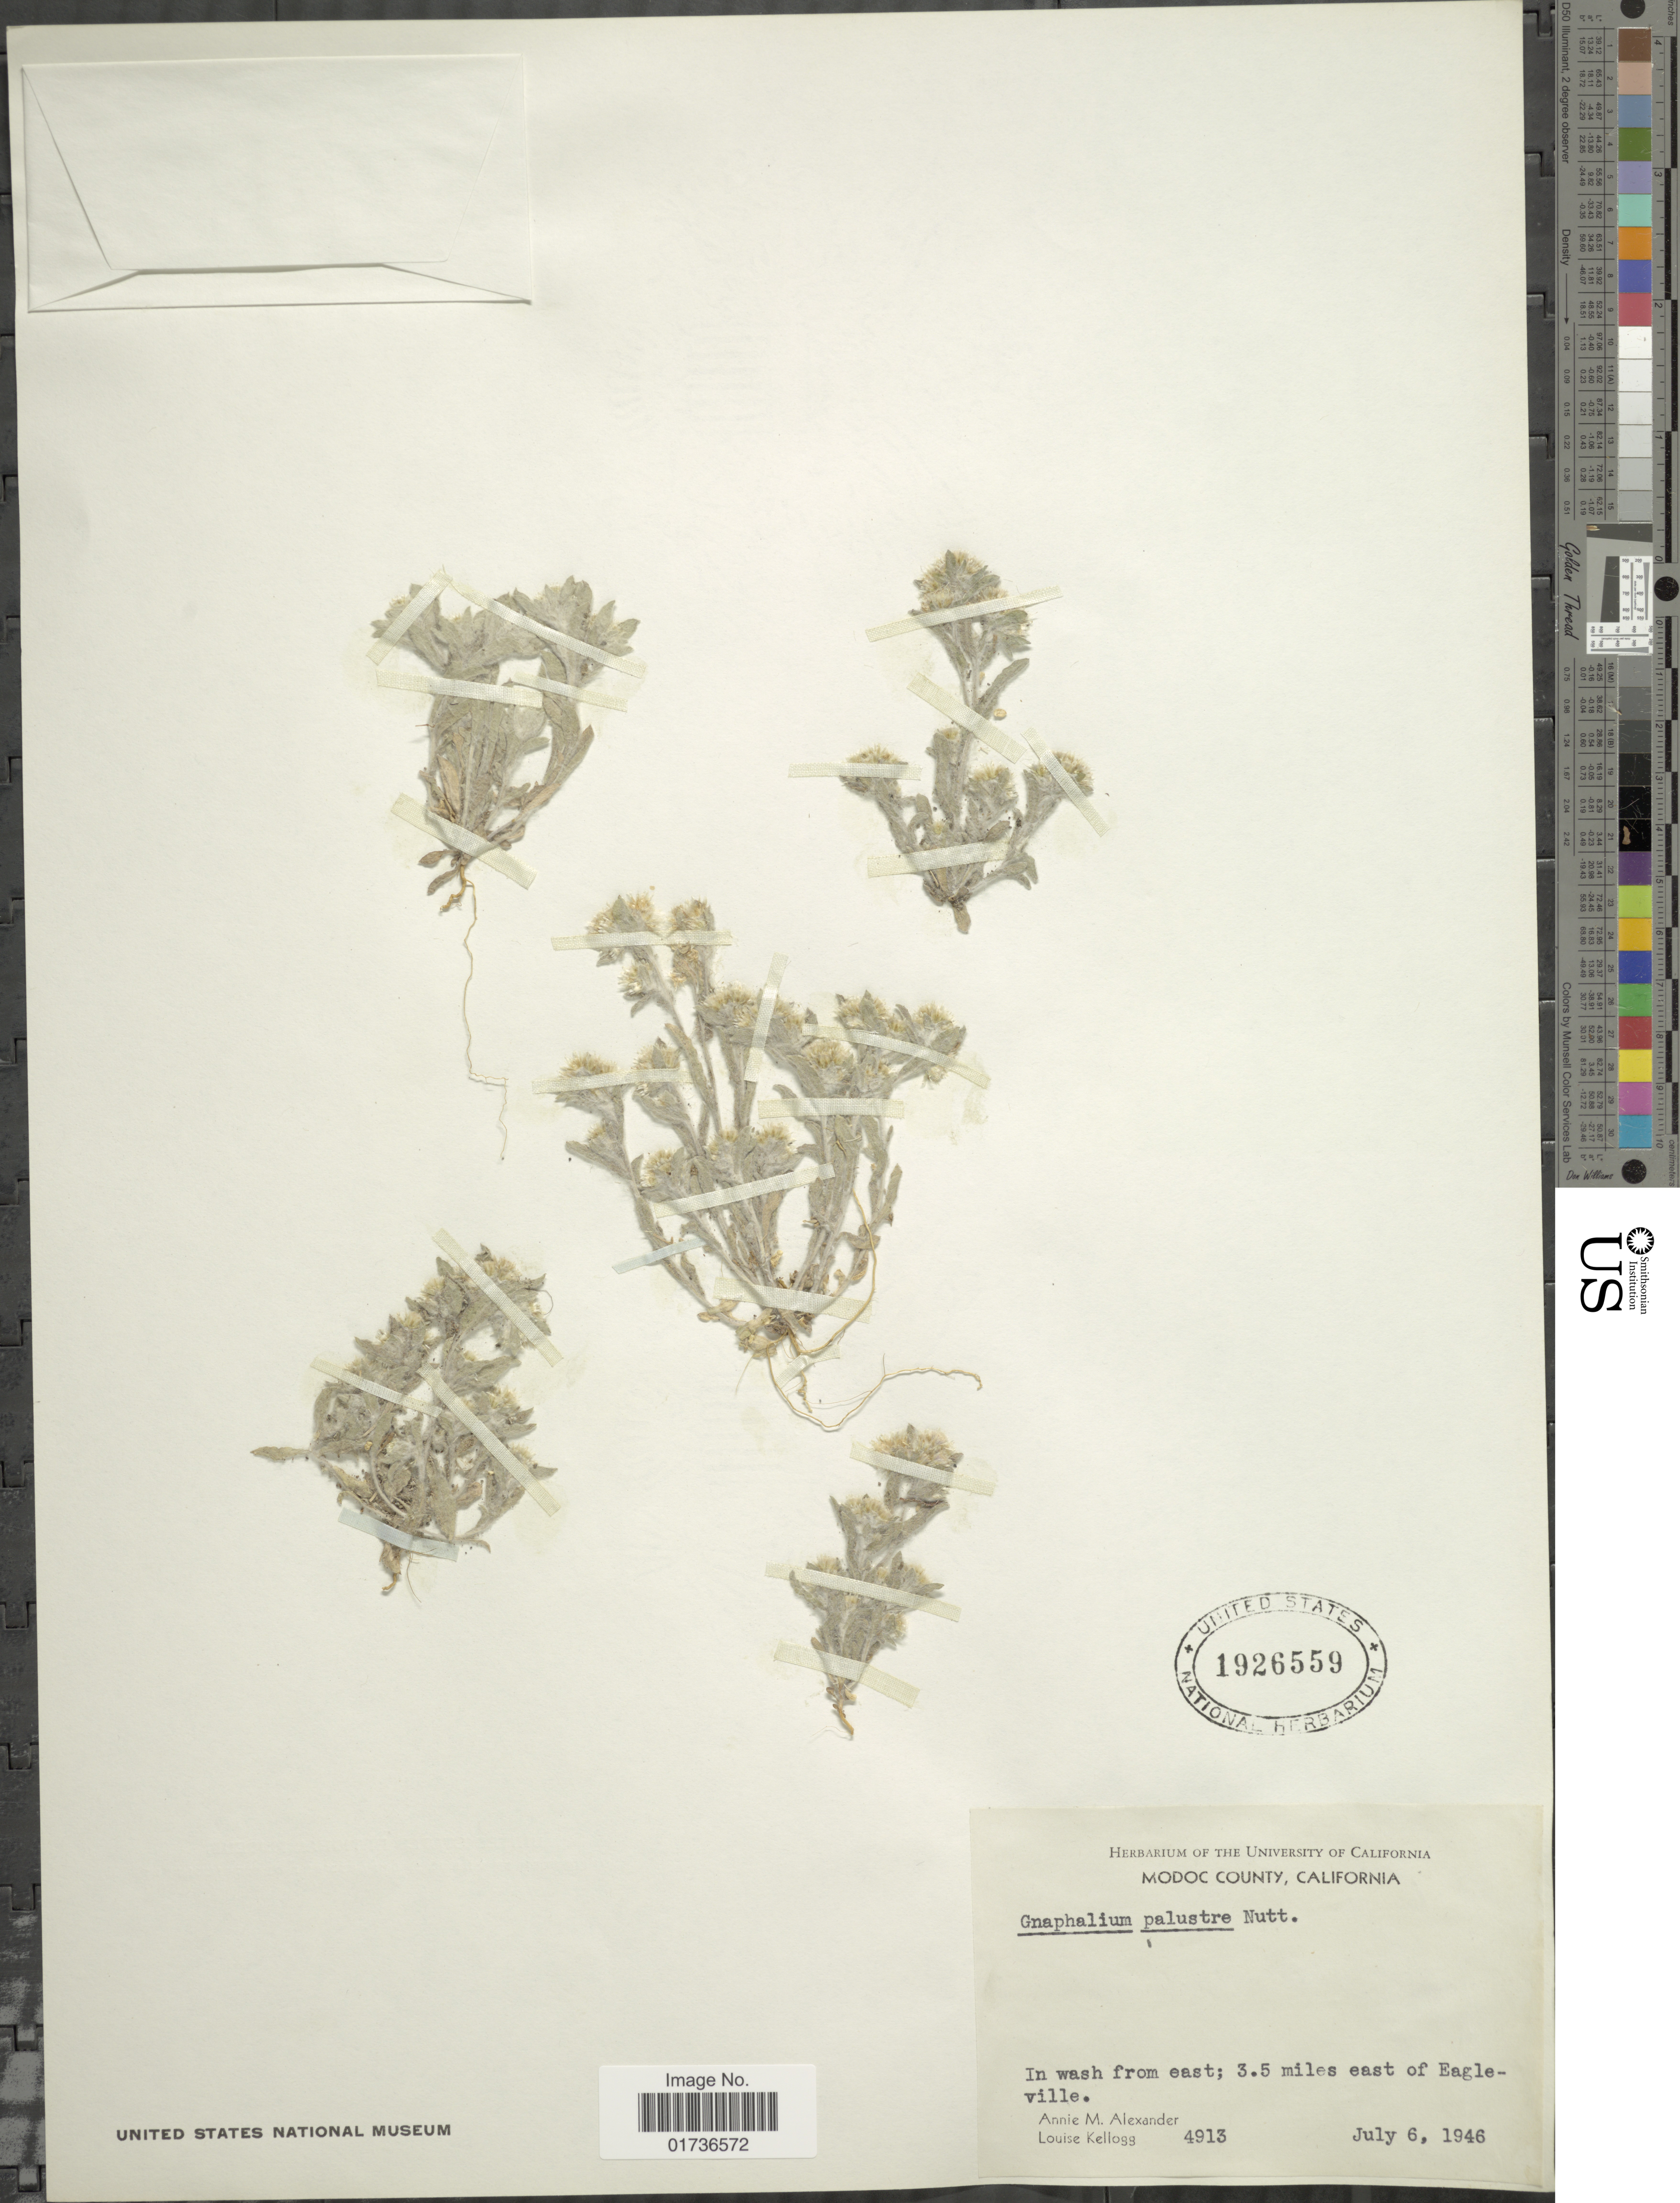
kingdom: Plantae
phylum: Tracheophyta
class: Magnoliopsida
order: Asterales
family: Asteraceae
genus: Gnaphalium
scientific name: Gnaphalium palustre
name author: Nutt.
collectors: A. M. Alexander & L. Kellogg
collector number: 4913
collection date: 1946-07-06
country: United States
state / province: California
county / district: Modoc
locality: Modoc County, In wash from east; 3.5 miles east of Eagleville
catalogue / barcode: US 1926559